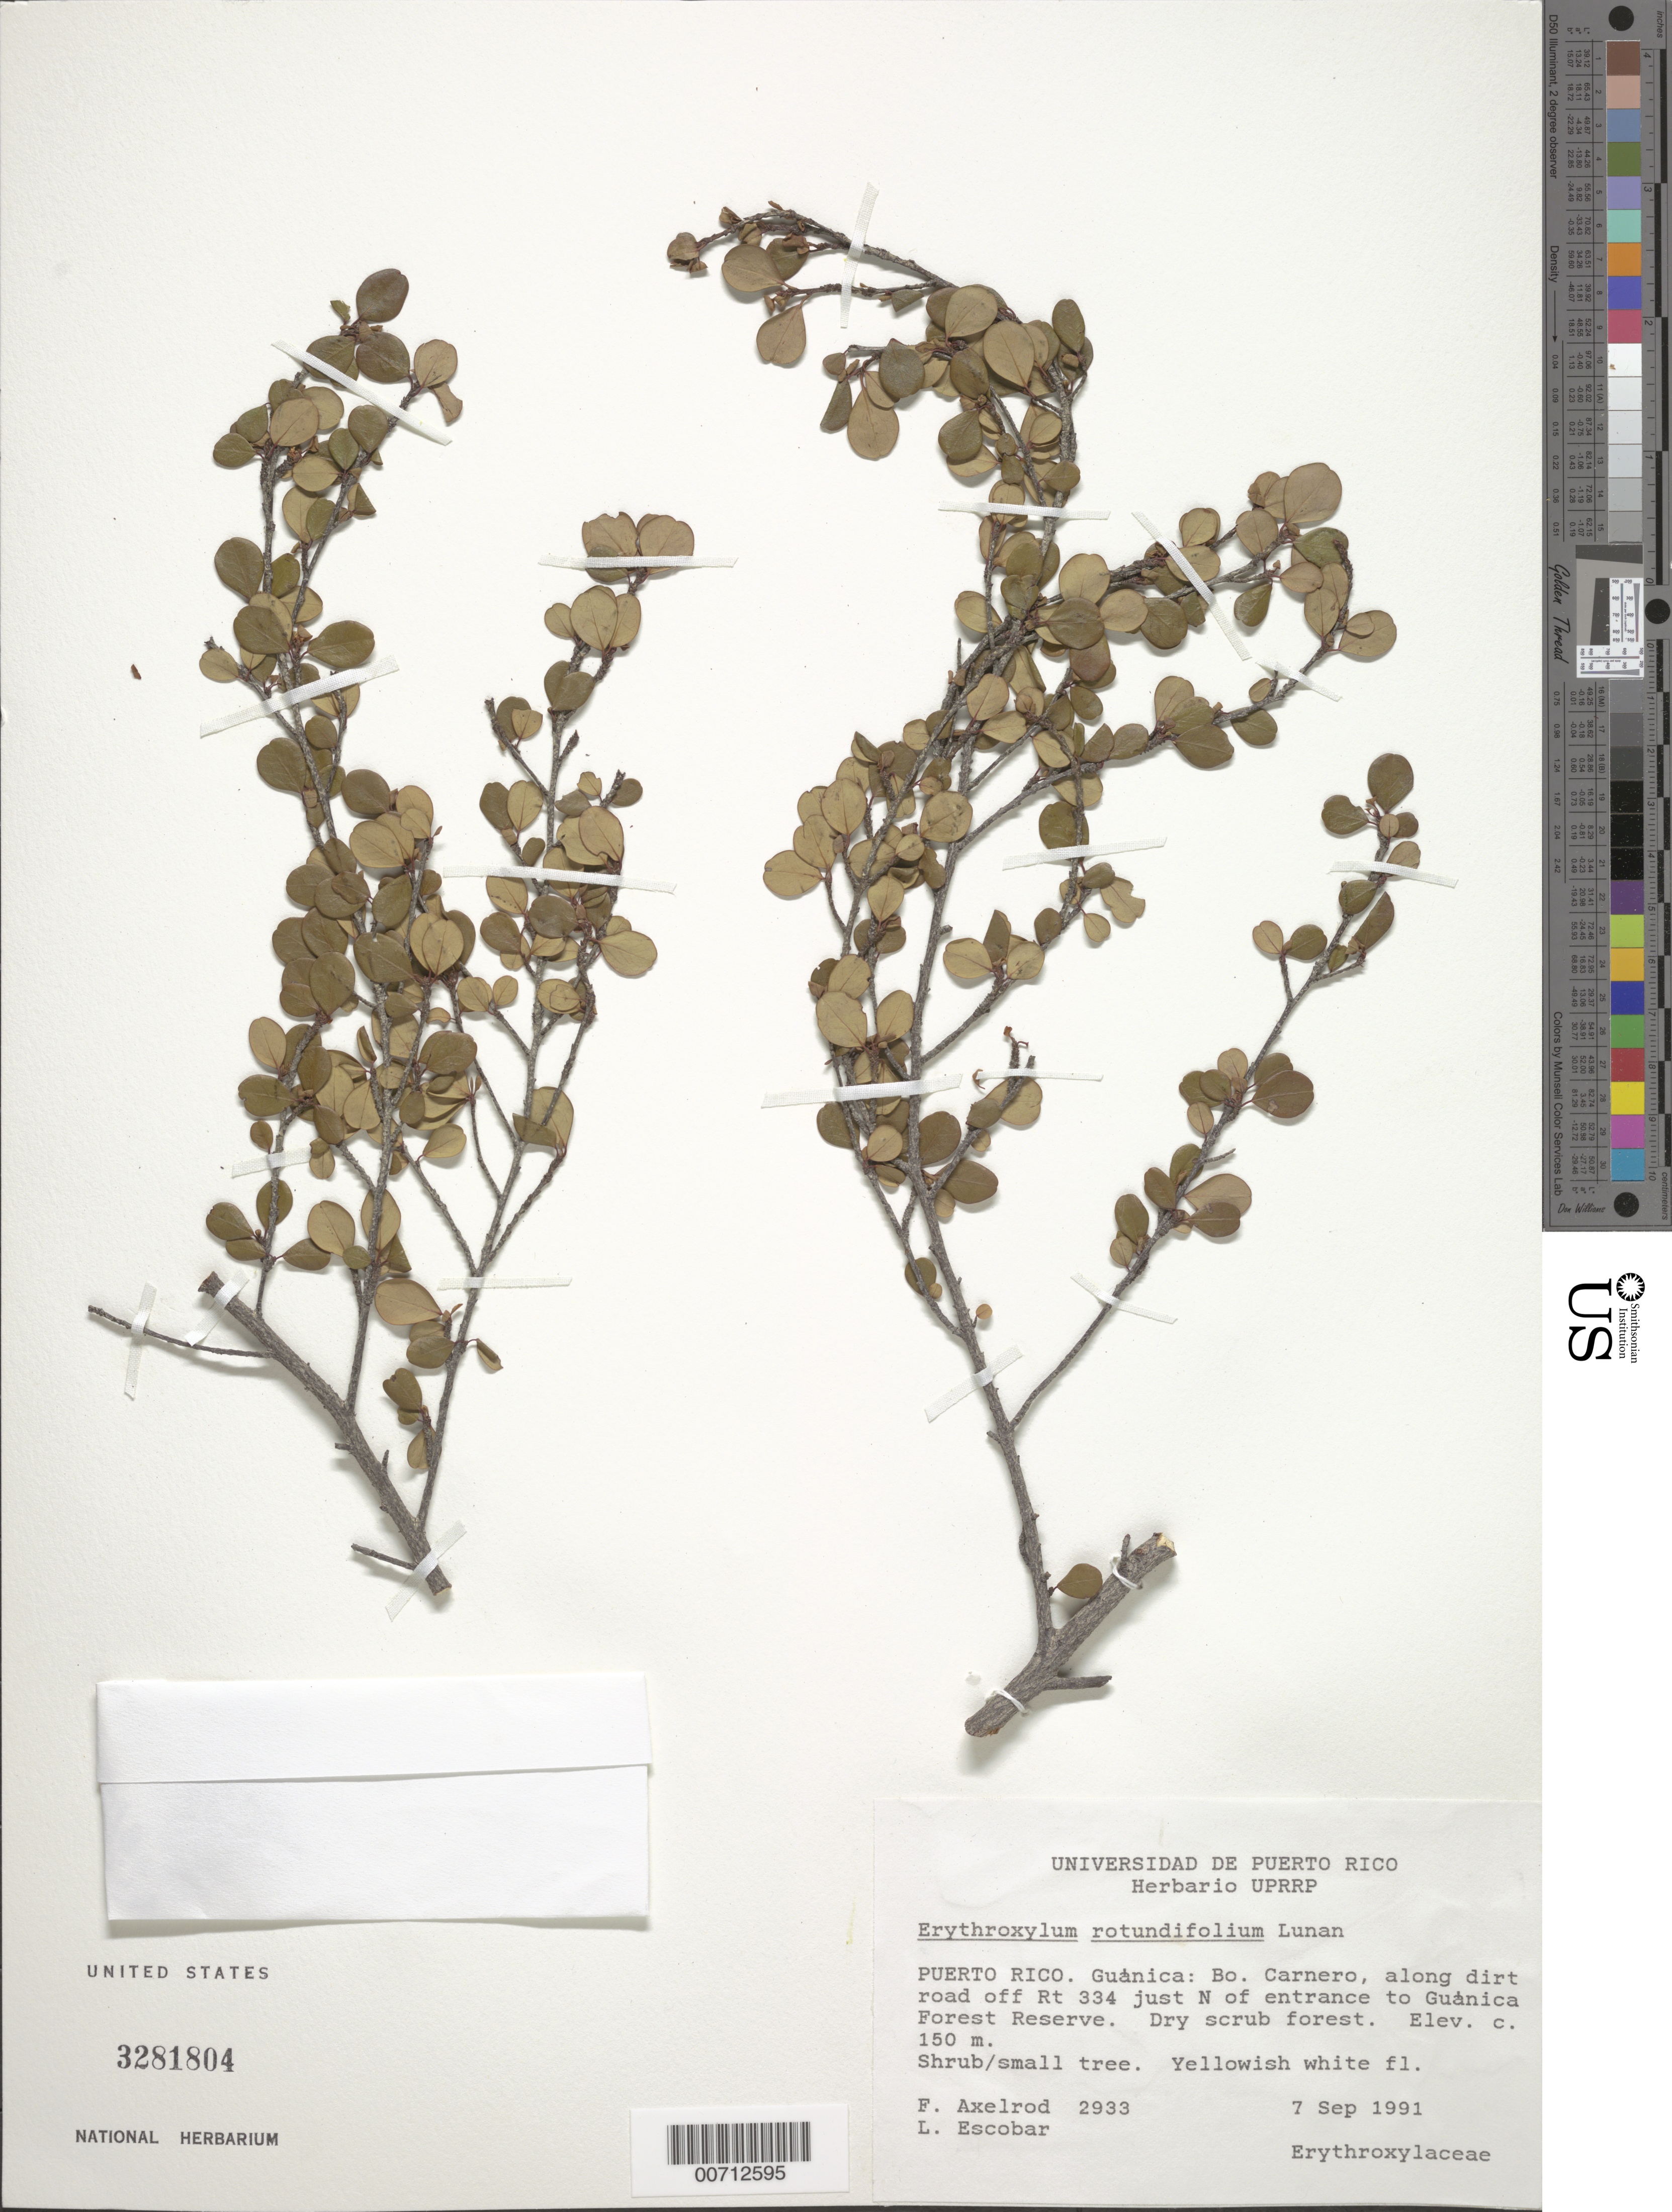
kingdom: Plantae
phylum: Tracheophyta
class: Magnoliopsida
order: Malpighiales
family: Erythroxylaceae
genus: Erythroxylum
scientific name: Erythroxylum rotundifolium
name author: Lunan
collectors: F. S. Axelrod & L. Escobar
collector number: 2933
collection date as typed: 07 Sep 1991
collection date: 1991-09-07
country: Puerto Rico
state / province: Guanica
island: Greater Antilles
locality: Bo. Carnero, along dirt Rd off Rt 334 just N of entrance to Guanica Forest Reserve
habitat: Dry scrub forest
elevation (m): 150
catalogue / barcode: US 3281804